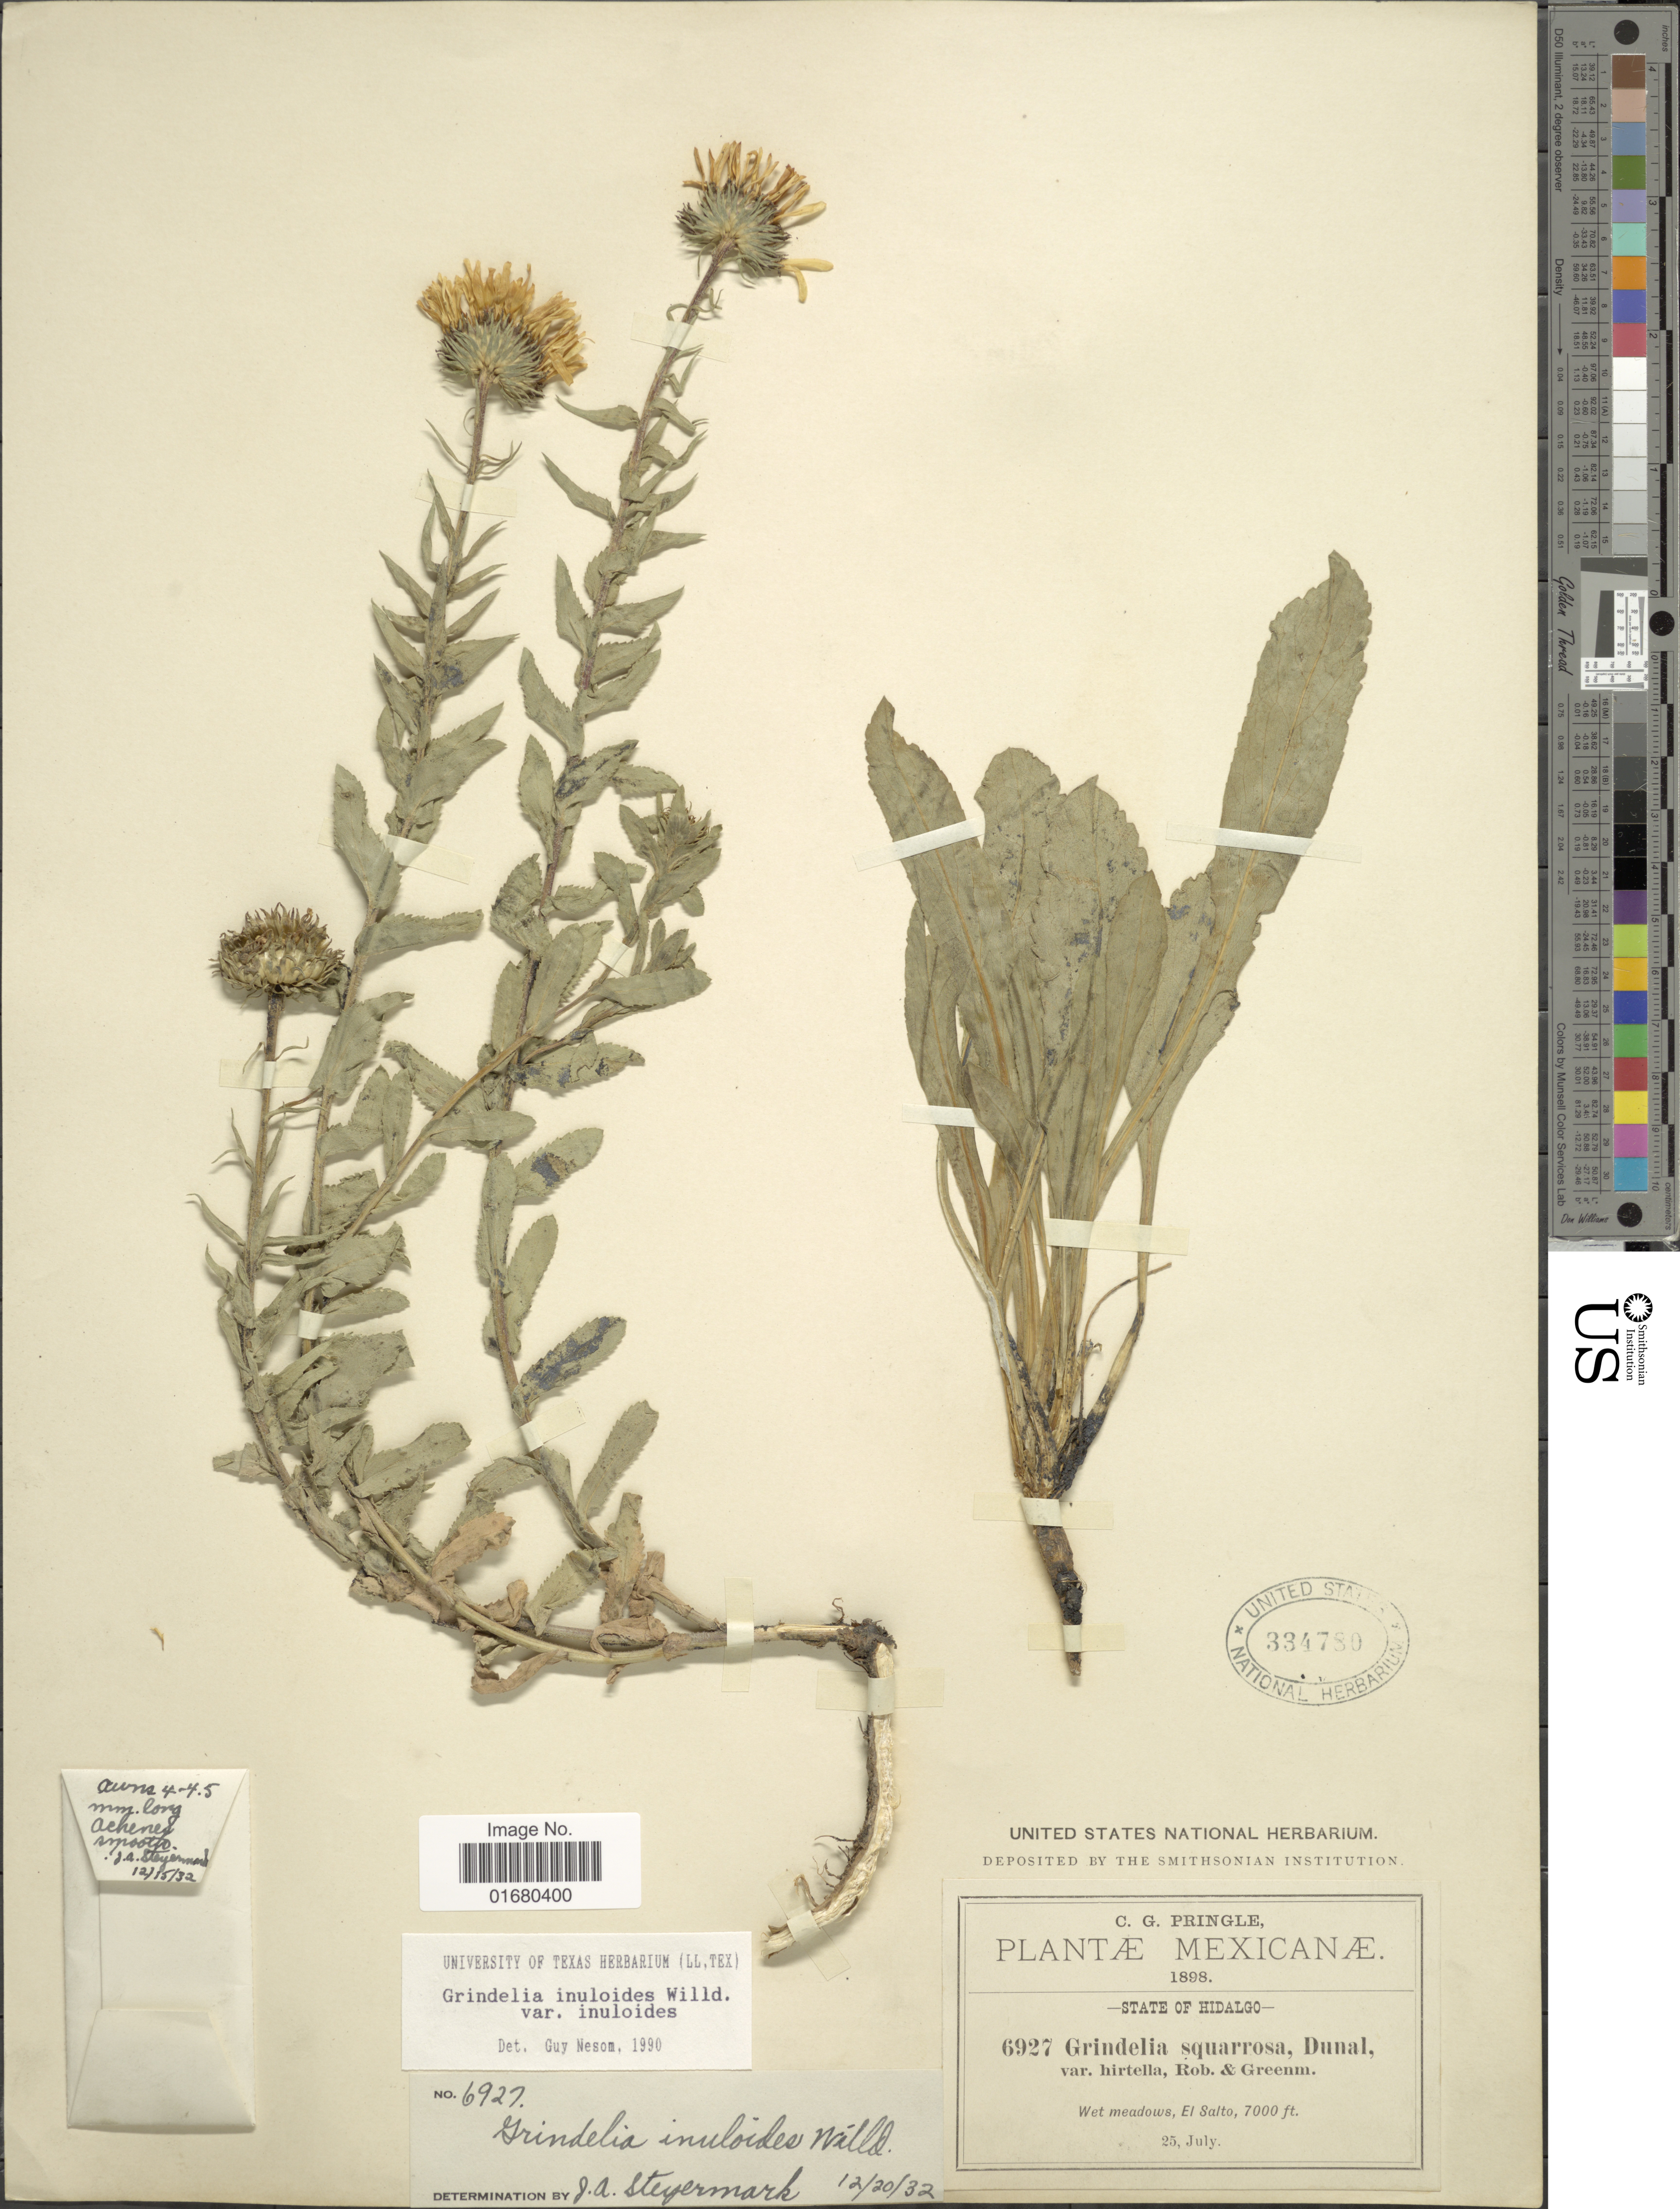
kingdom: Plantae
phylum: Tracheophyta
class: Magnoliopsida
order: Asterales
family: Asteraceae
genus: Grindelia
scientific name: Grindelia inuloides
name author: Willd.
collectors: C. G. Pringle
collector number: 6927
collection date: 1898-07-25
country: Mexico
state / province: Hidalgo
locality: Wet Meadows, El Salto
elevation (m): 2134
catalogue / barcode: US 334780